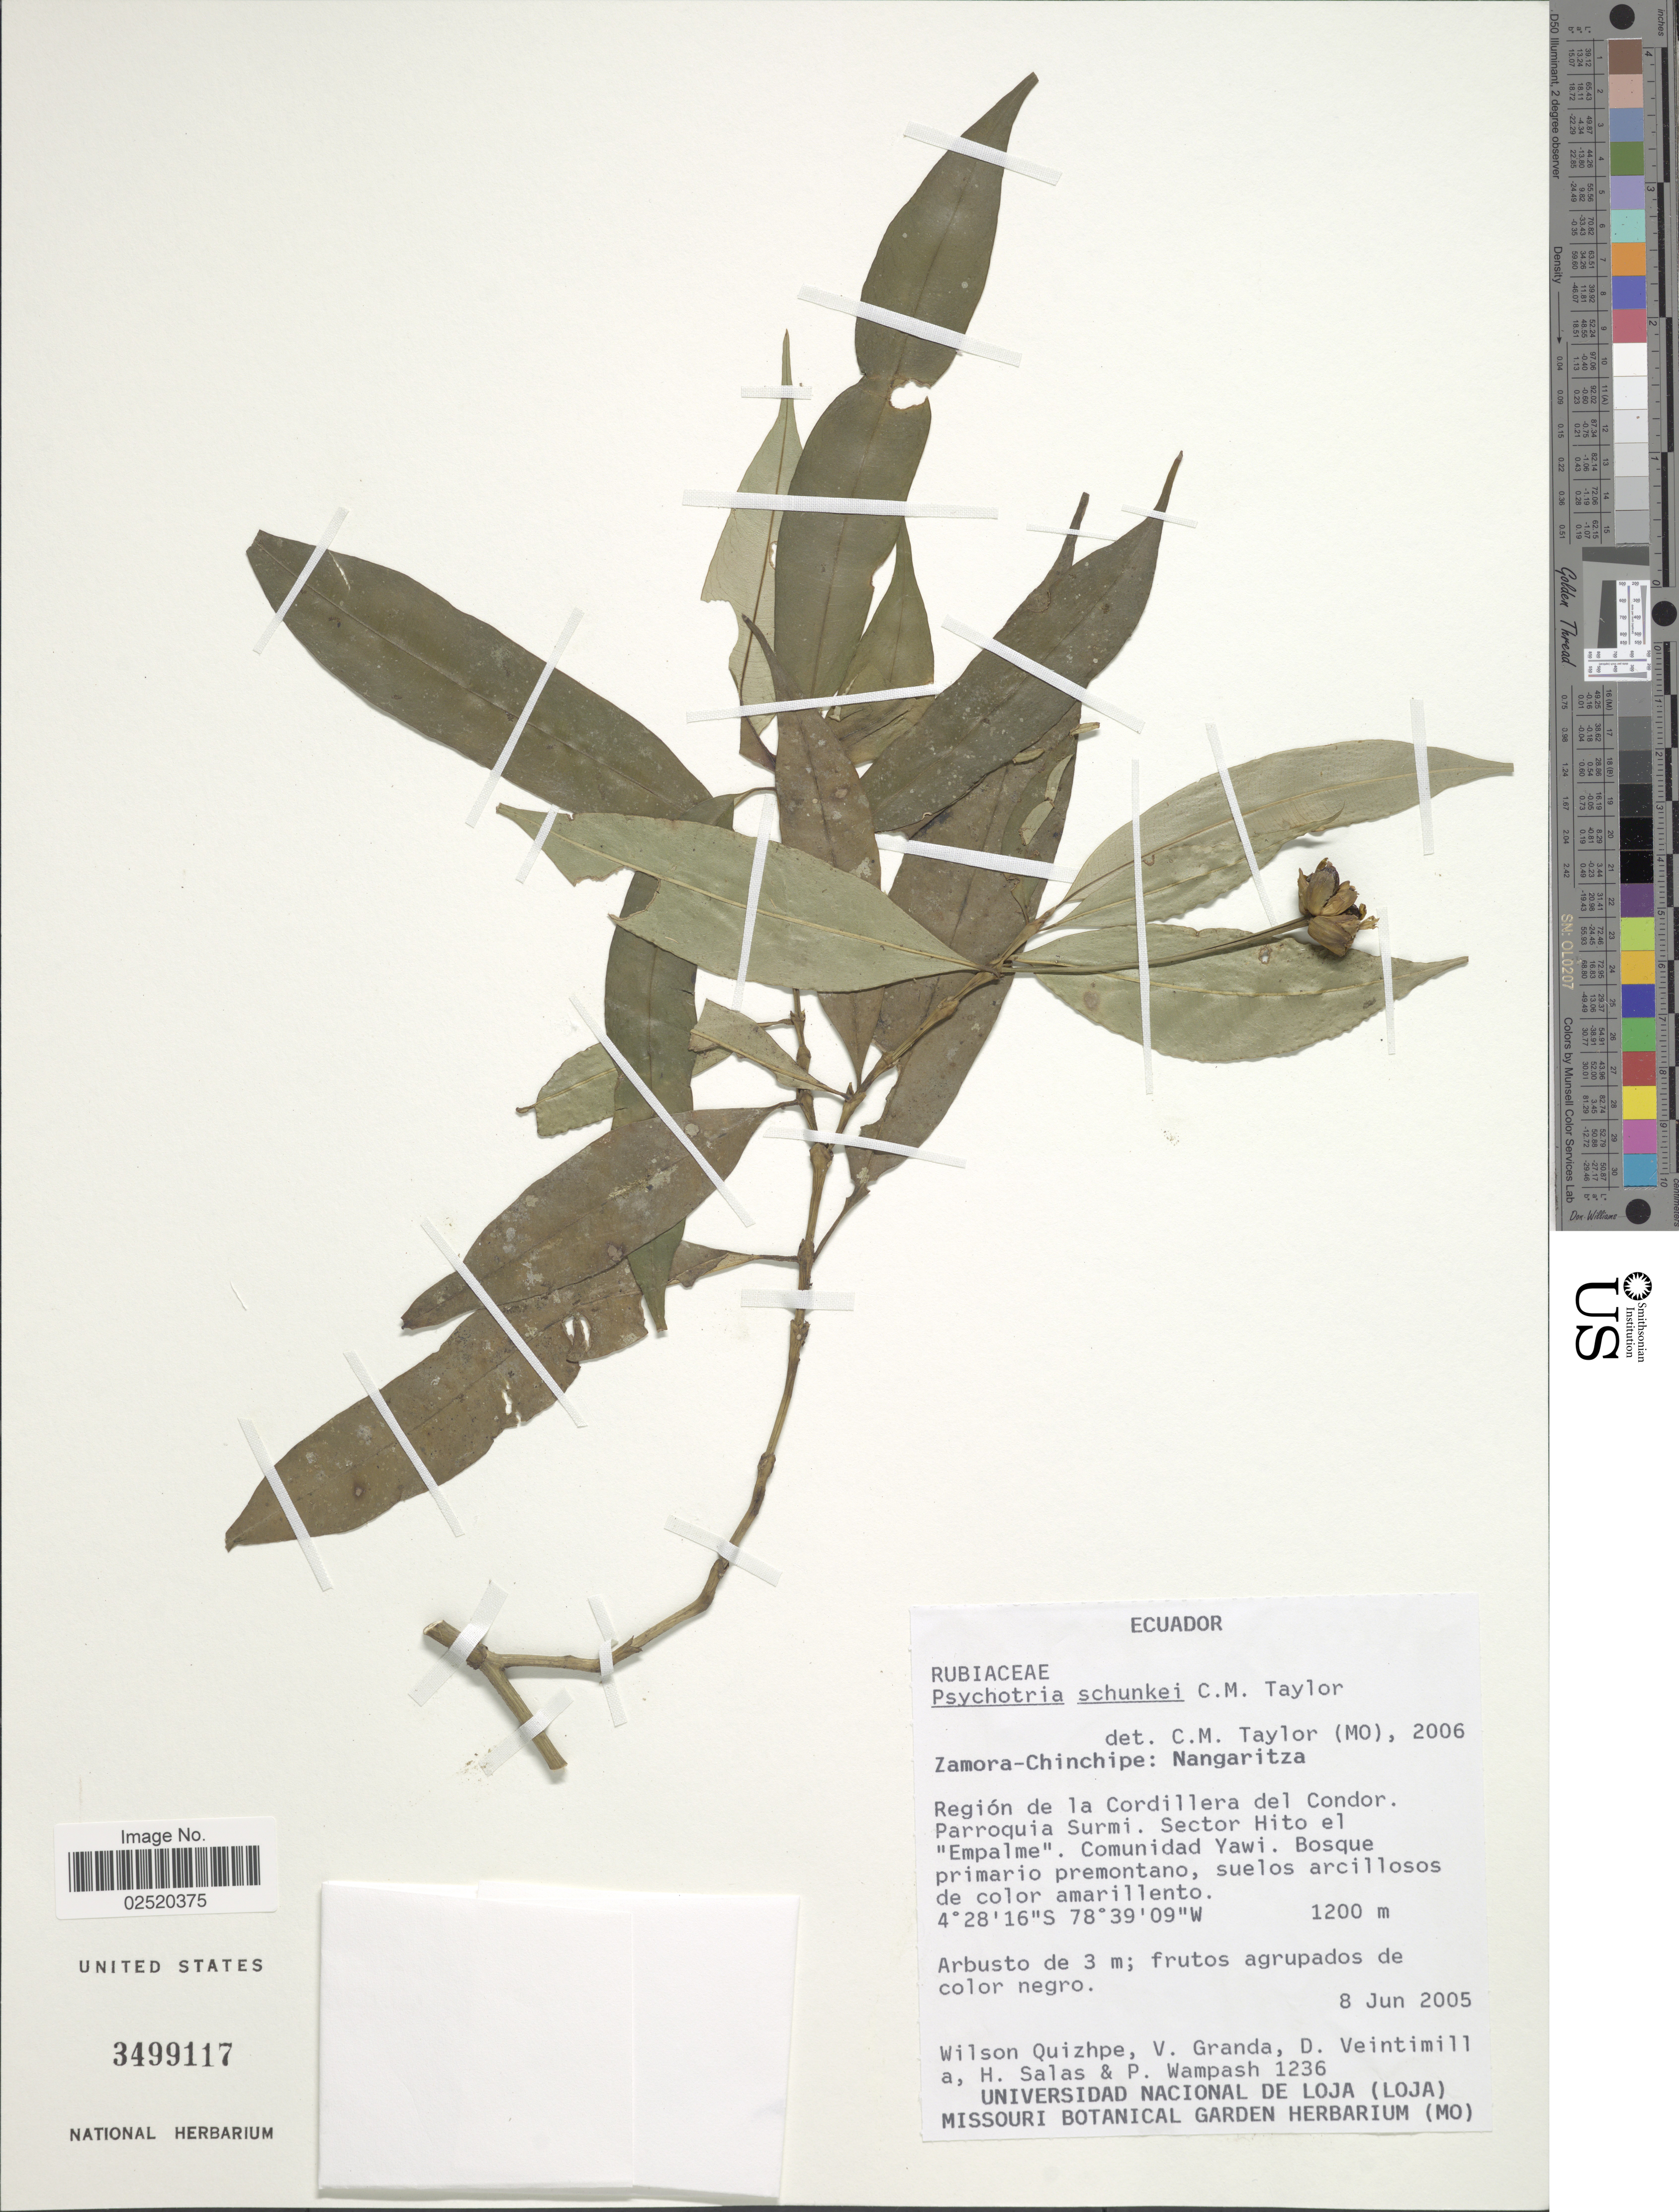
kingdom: Plantae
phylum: Tracheophyta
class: Magnoliopsida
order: Gentianales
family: Rubiaceae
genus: Psychotria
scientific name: Psychotria schunkei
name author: C.M. Taylor in Brako & Zarucchi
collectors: W. Quizhpe, V. Granda, D. Veintimill, H. Salas & P. Wampash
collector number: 1236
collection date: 2005-06-08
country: Ecuador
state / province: Zamora-Chinchipe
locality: Zamora-Chinchipe: Nangaritza: Region de la Cordillera del Condor, Parroquia Surmi, Sector Hito el Empalme, Comunidad Yawi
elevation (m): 1200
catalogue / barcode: US 3499117